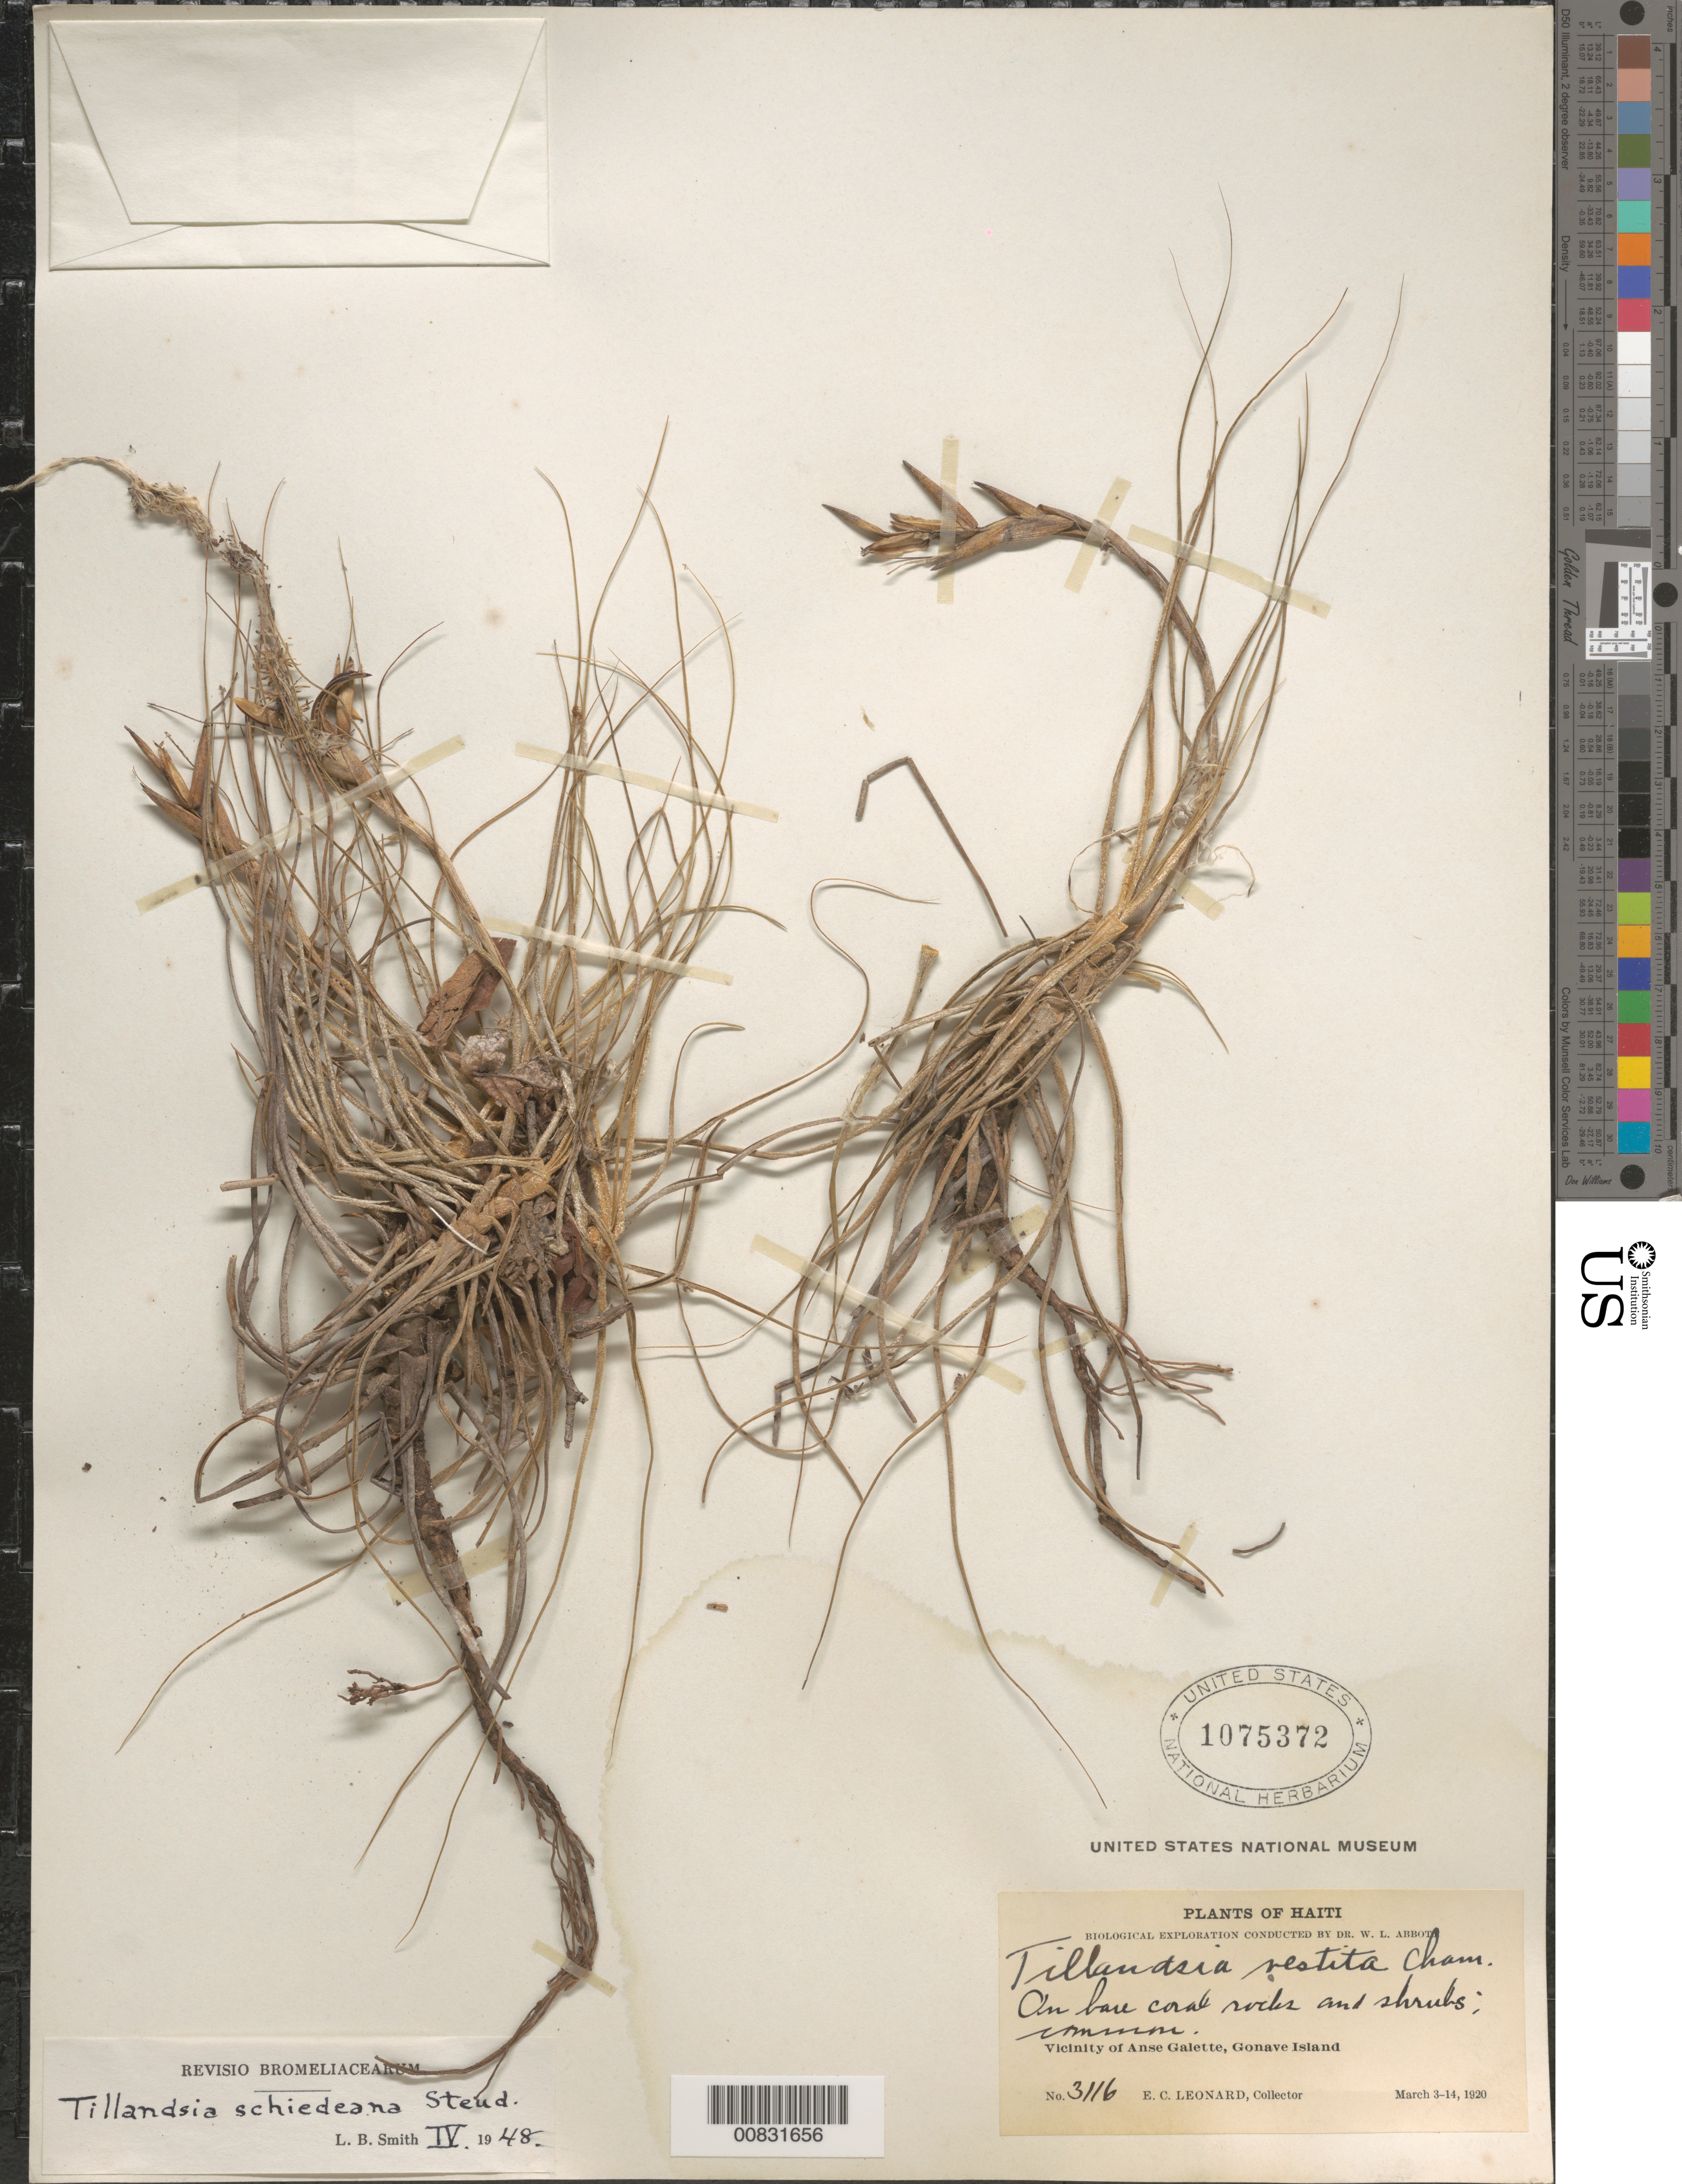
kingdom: Plantae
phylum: Tracheophyta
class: Liliopsida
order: Poales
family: Bromeliaceae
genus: Tillandsia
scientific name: Tillandsia schiedeana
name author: Steud.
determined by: Smith, Lyman B., (US), NMNH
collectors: E. C. Leonard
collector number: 3116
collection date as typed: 03 Mar 1920 to 14 Mar 1920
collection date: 1920-03-03/1920-03-14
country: Haiti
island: Gonave I.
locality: Vicinity of Anse Galette, Gonave Island.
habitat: On base coral rocks and shrubs.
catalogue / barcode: US 1075372